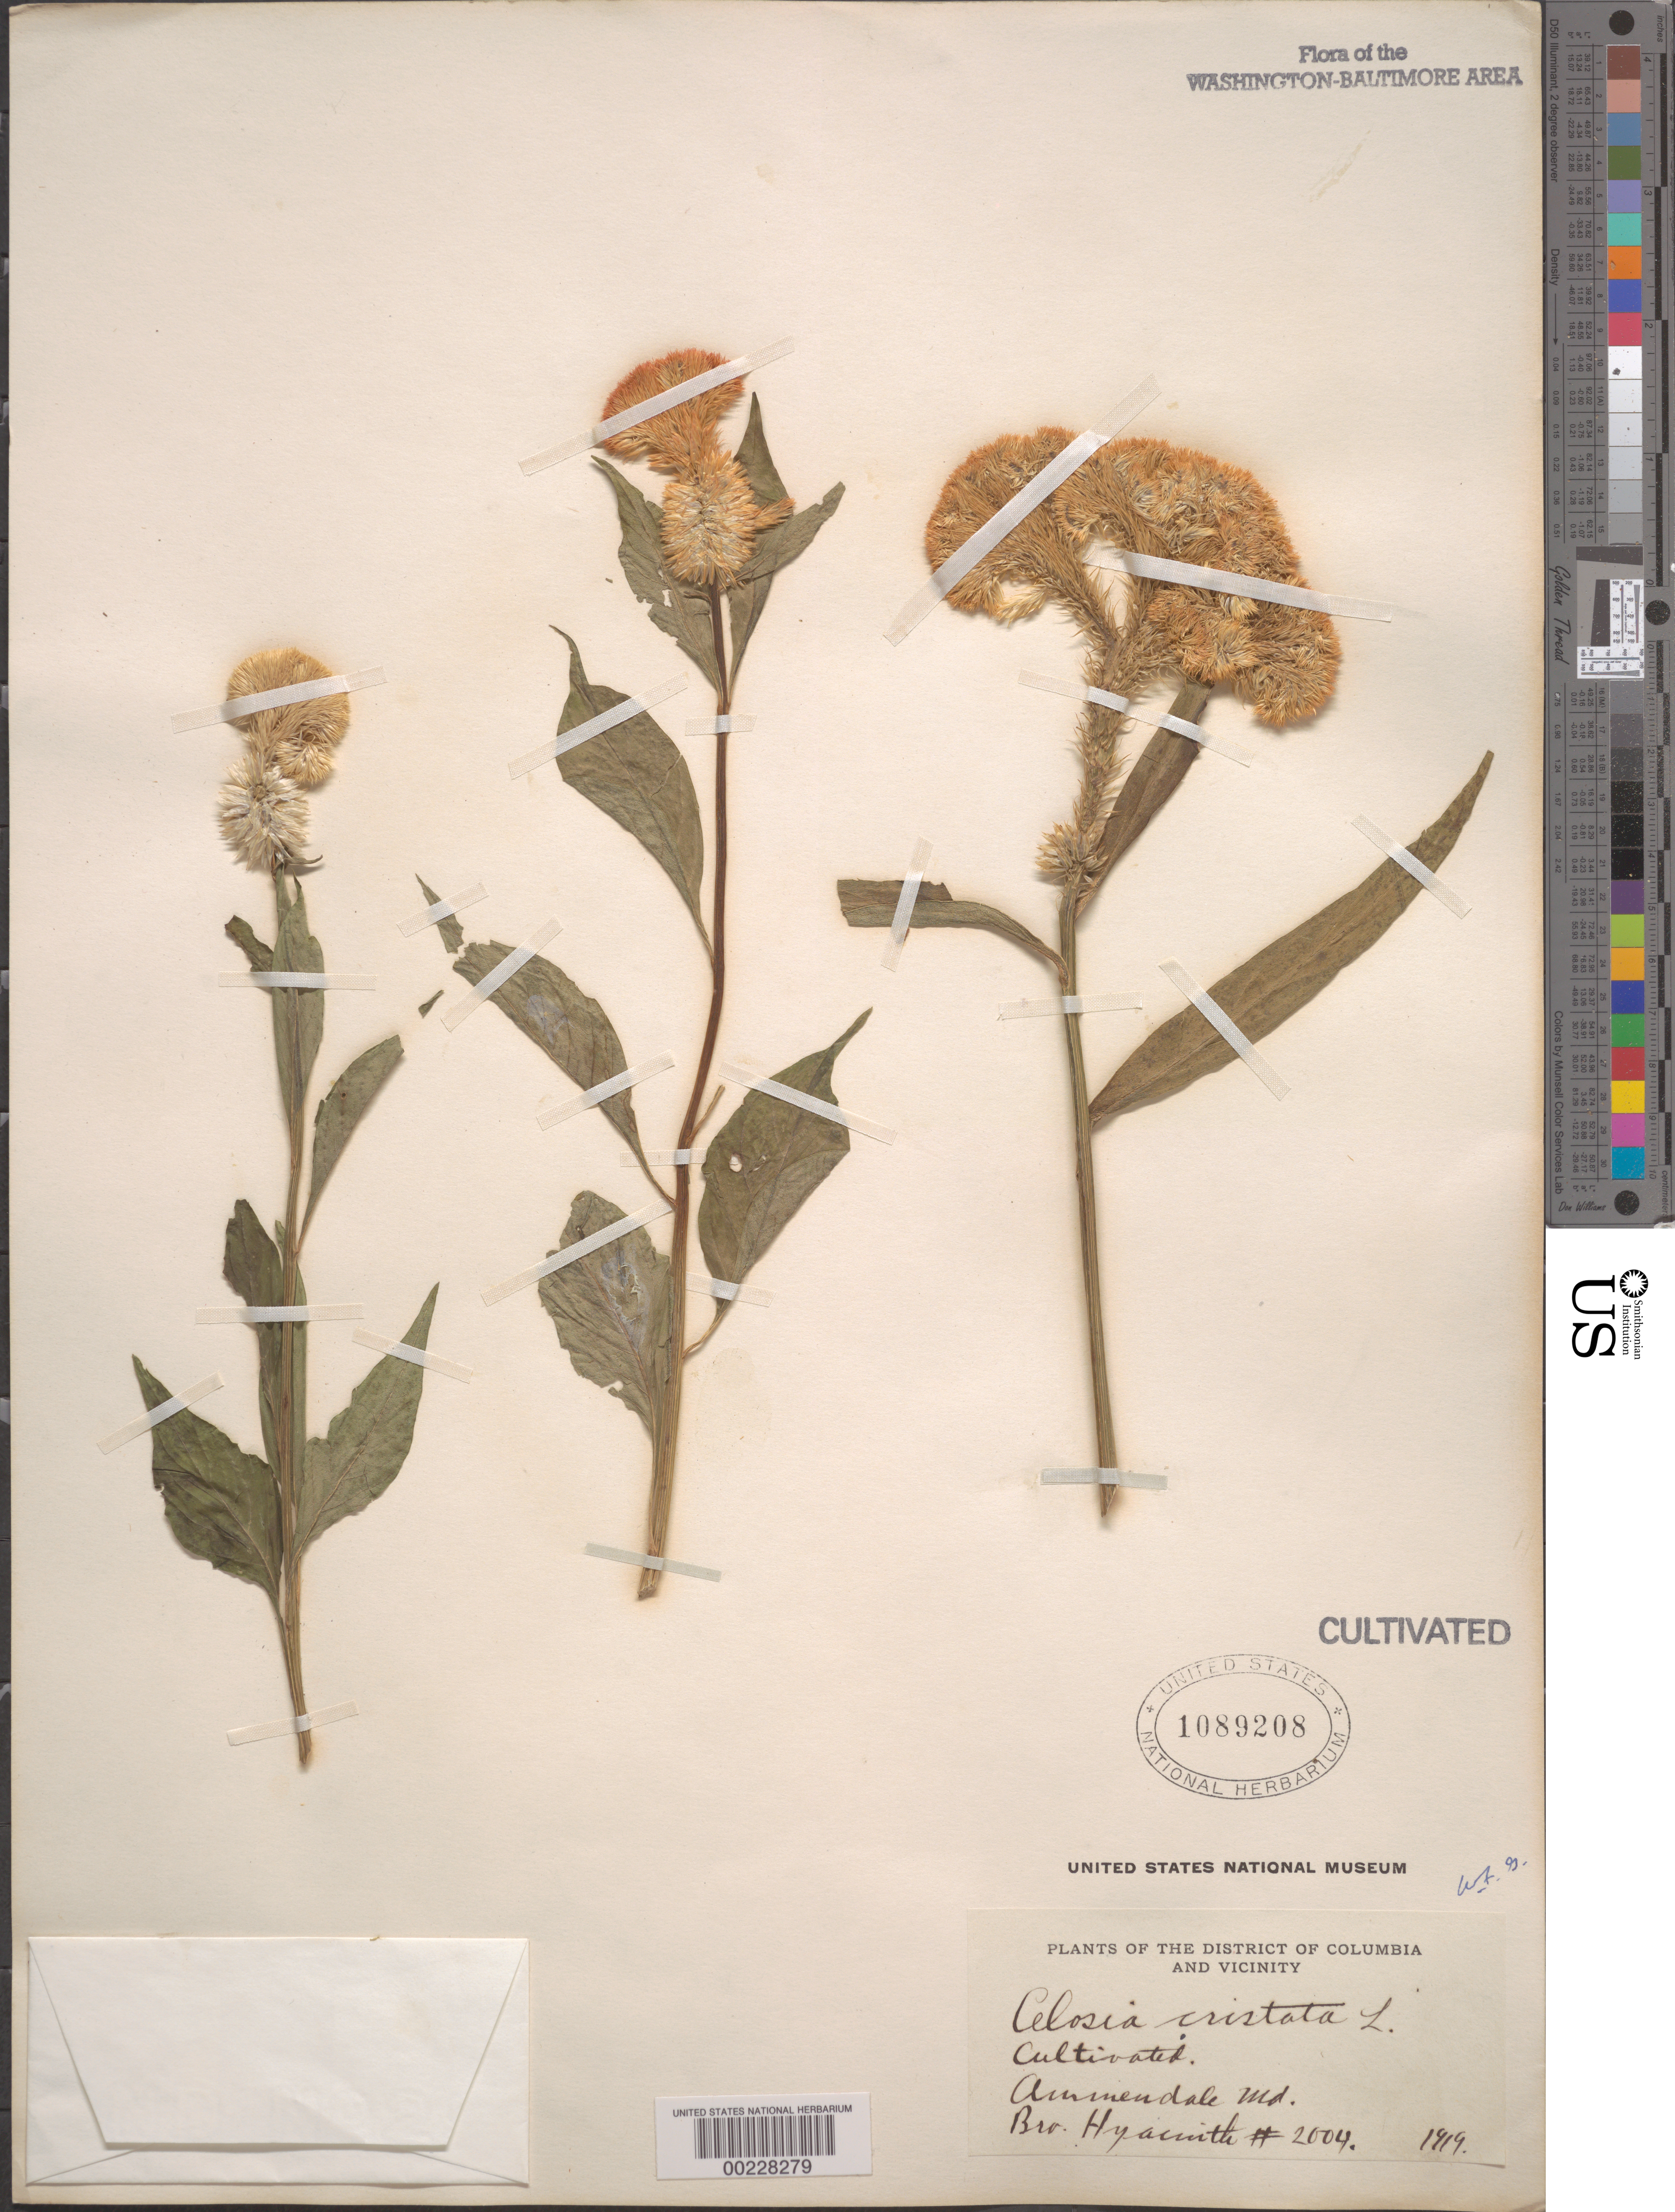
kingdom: Plantae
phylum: Tracheophyta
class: Magnoliopsida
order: Caryophyllales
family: Amaranthaceae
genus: Celosia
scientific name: Celosia cristata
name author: L.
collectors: F. Hyacinth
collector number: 2004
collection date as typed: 1919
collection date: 1919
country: United States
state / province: Maryland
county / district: Prince George's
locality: Ammendale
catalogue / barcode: US 1089208